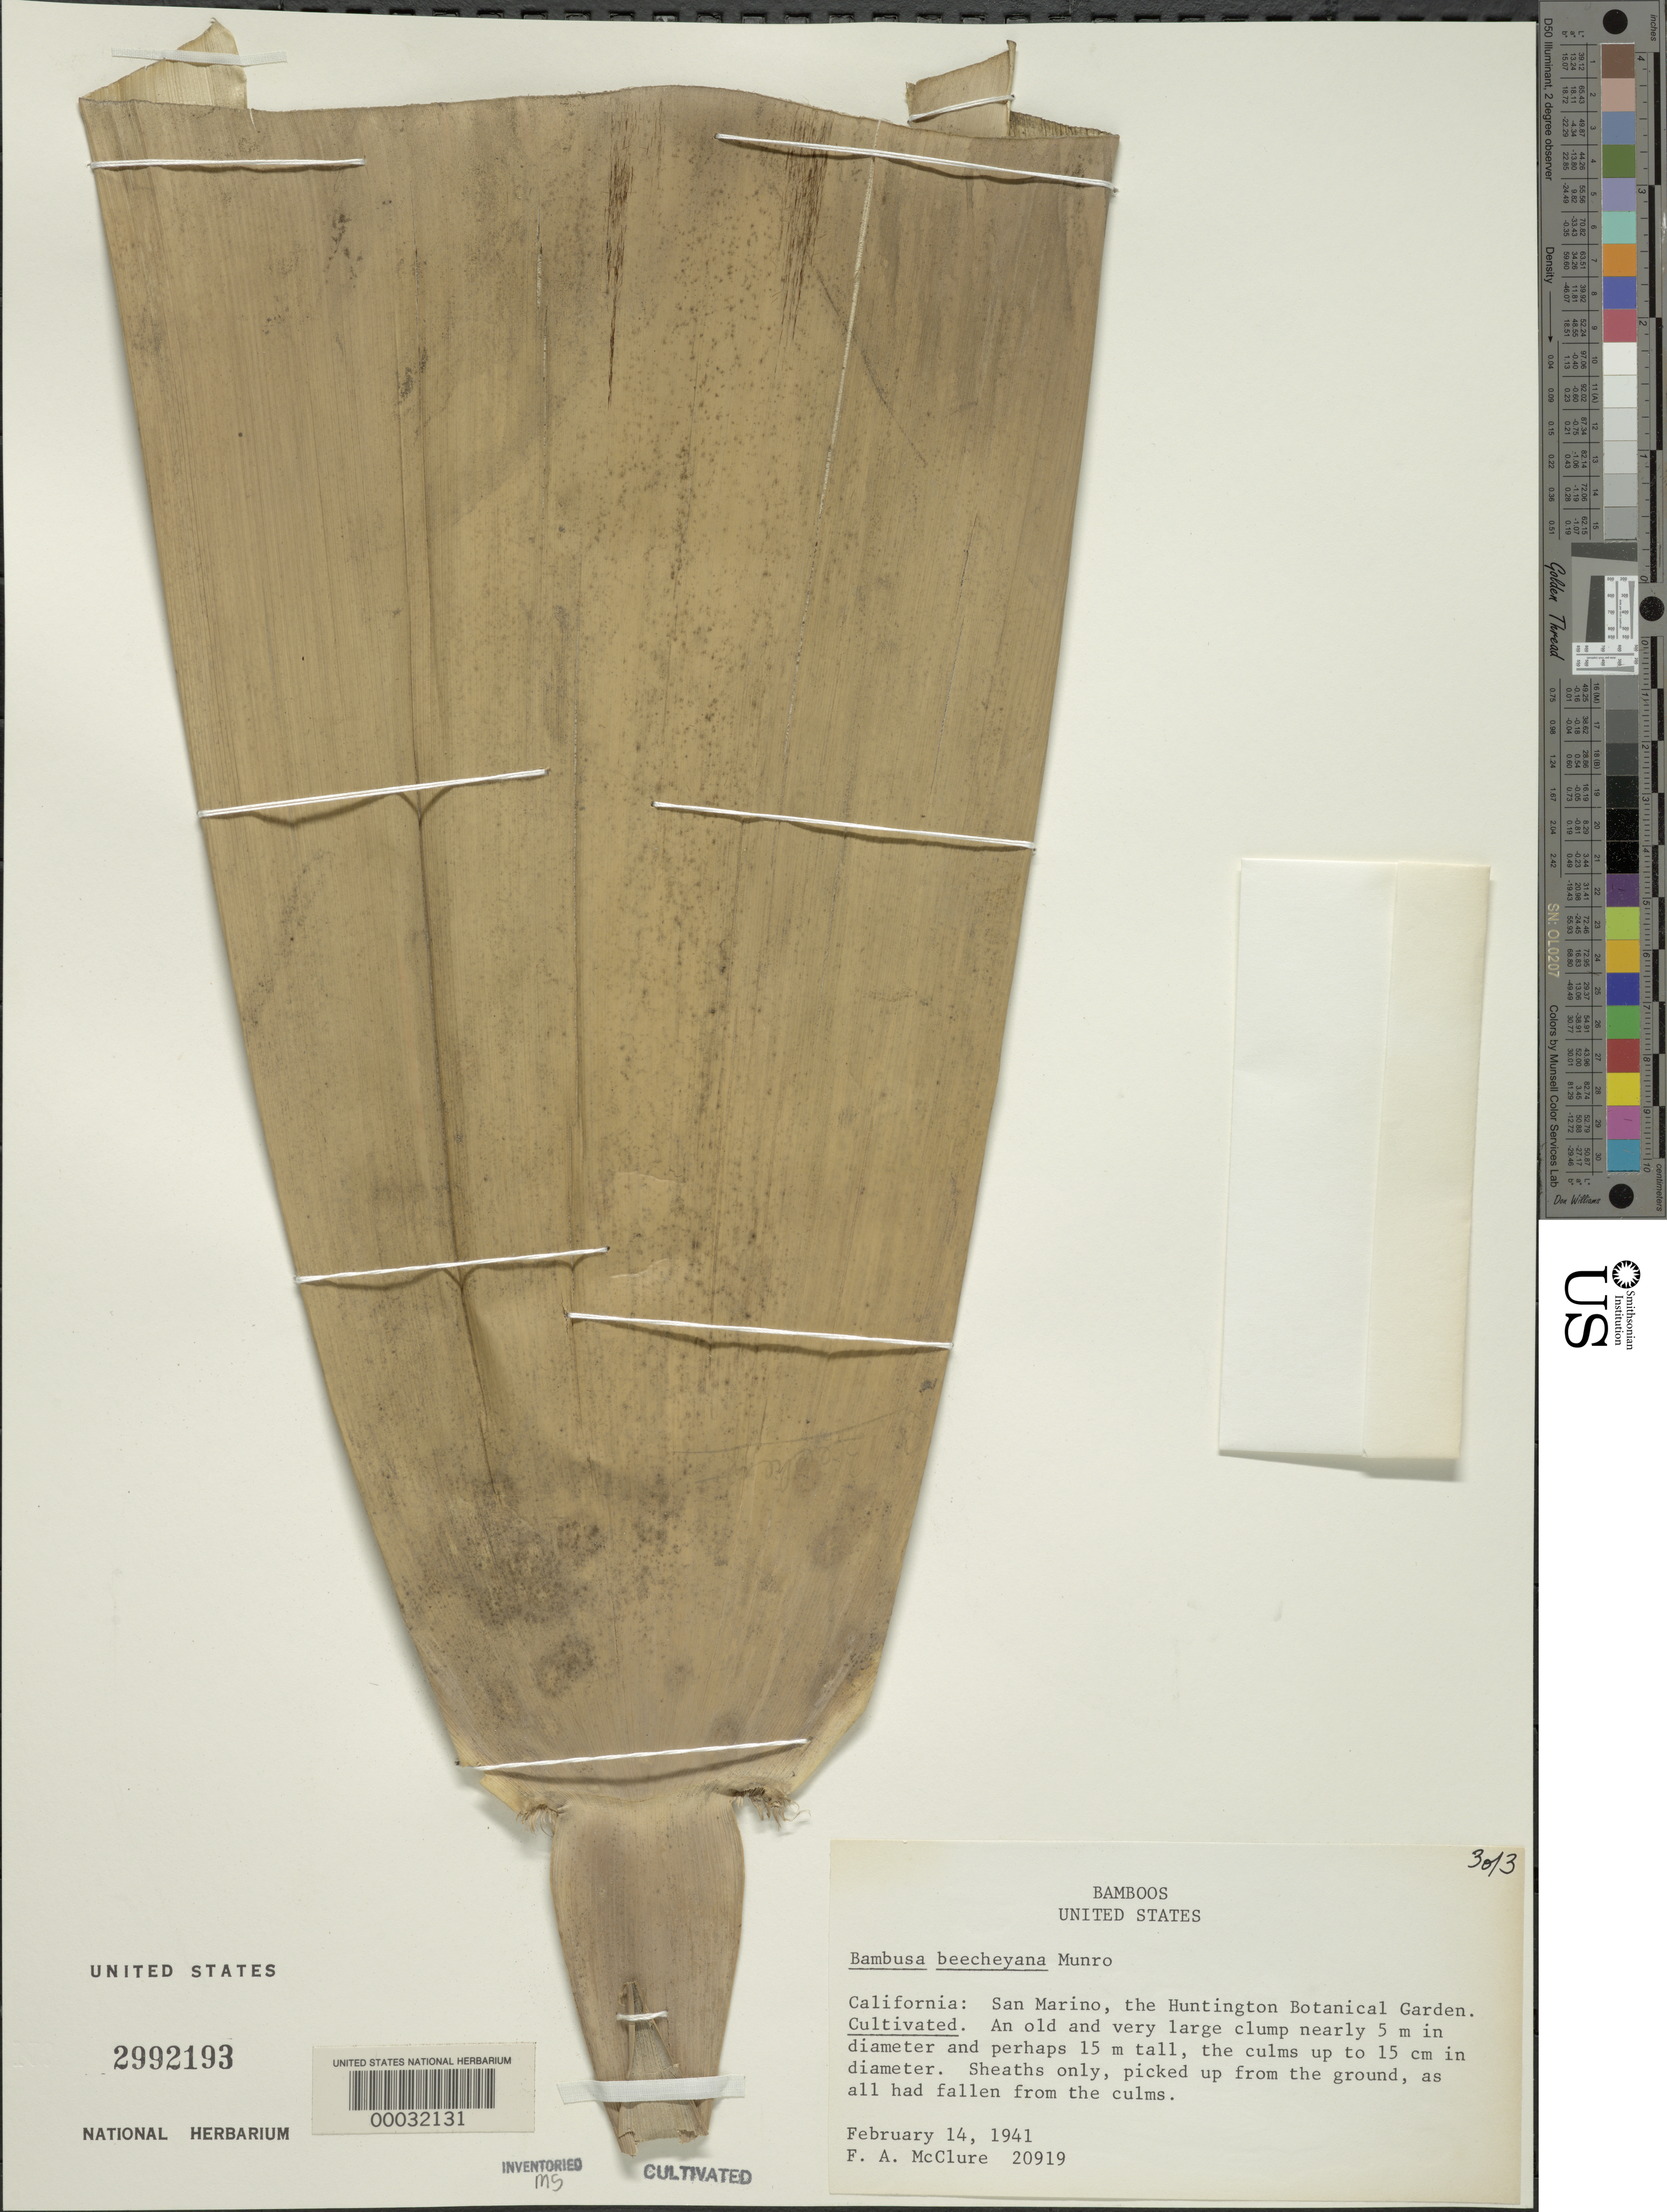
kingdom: Plantae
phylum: Tracheophyta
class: Liliopsida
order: Poales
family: Poaceae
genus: Bambusa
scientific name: Bambusa beecheyana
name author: Munro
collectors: F. A. McClure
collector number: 20919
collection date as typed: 14 Feb 1941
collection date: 1941-02-14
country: United States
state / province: California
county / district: Los Angeles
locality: Huntington botanical garden-san marino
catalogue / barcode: US 2992193